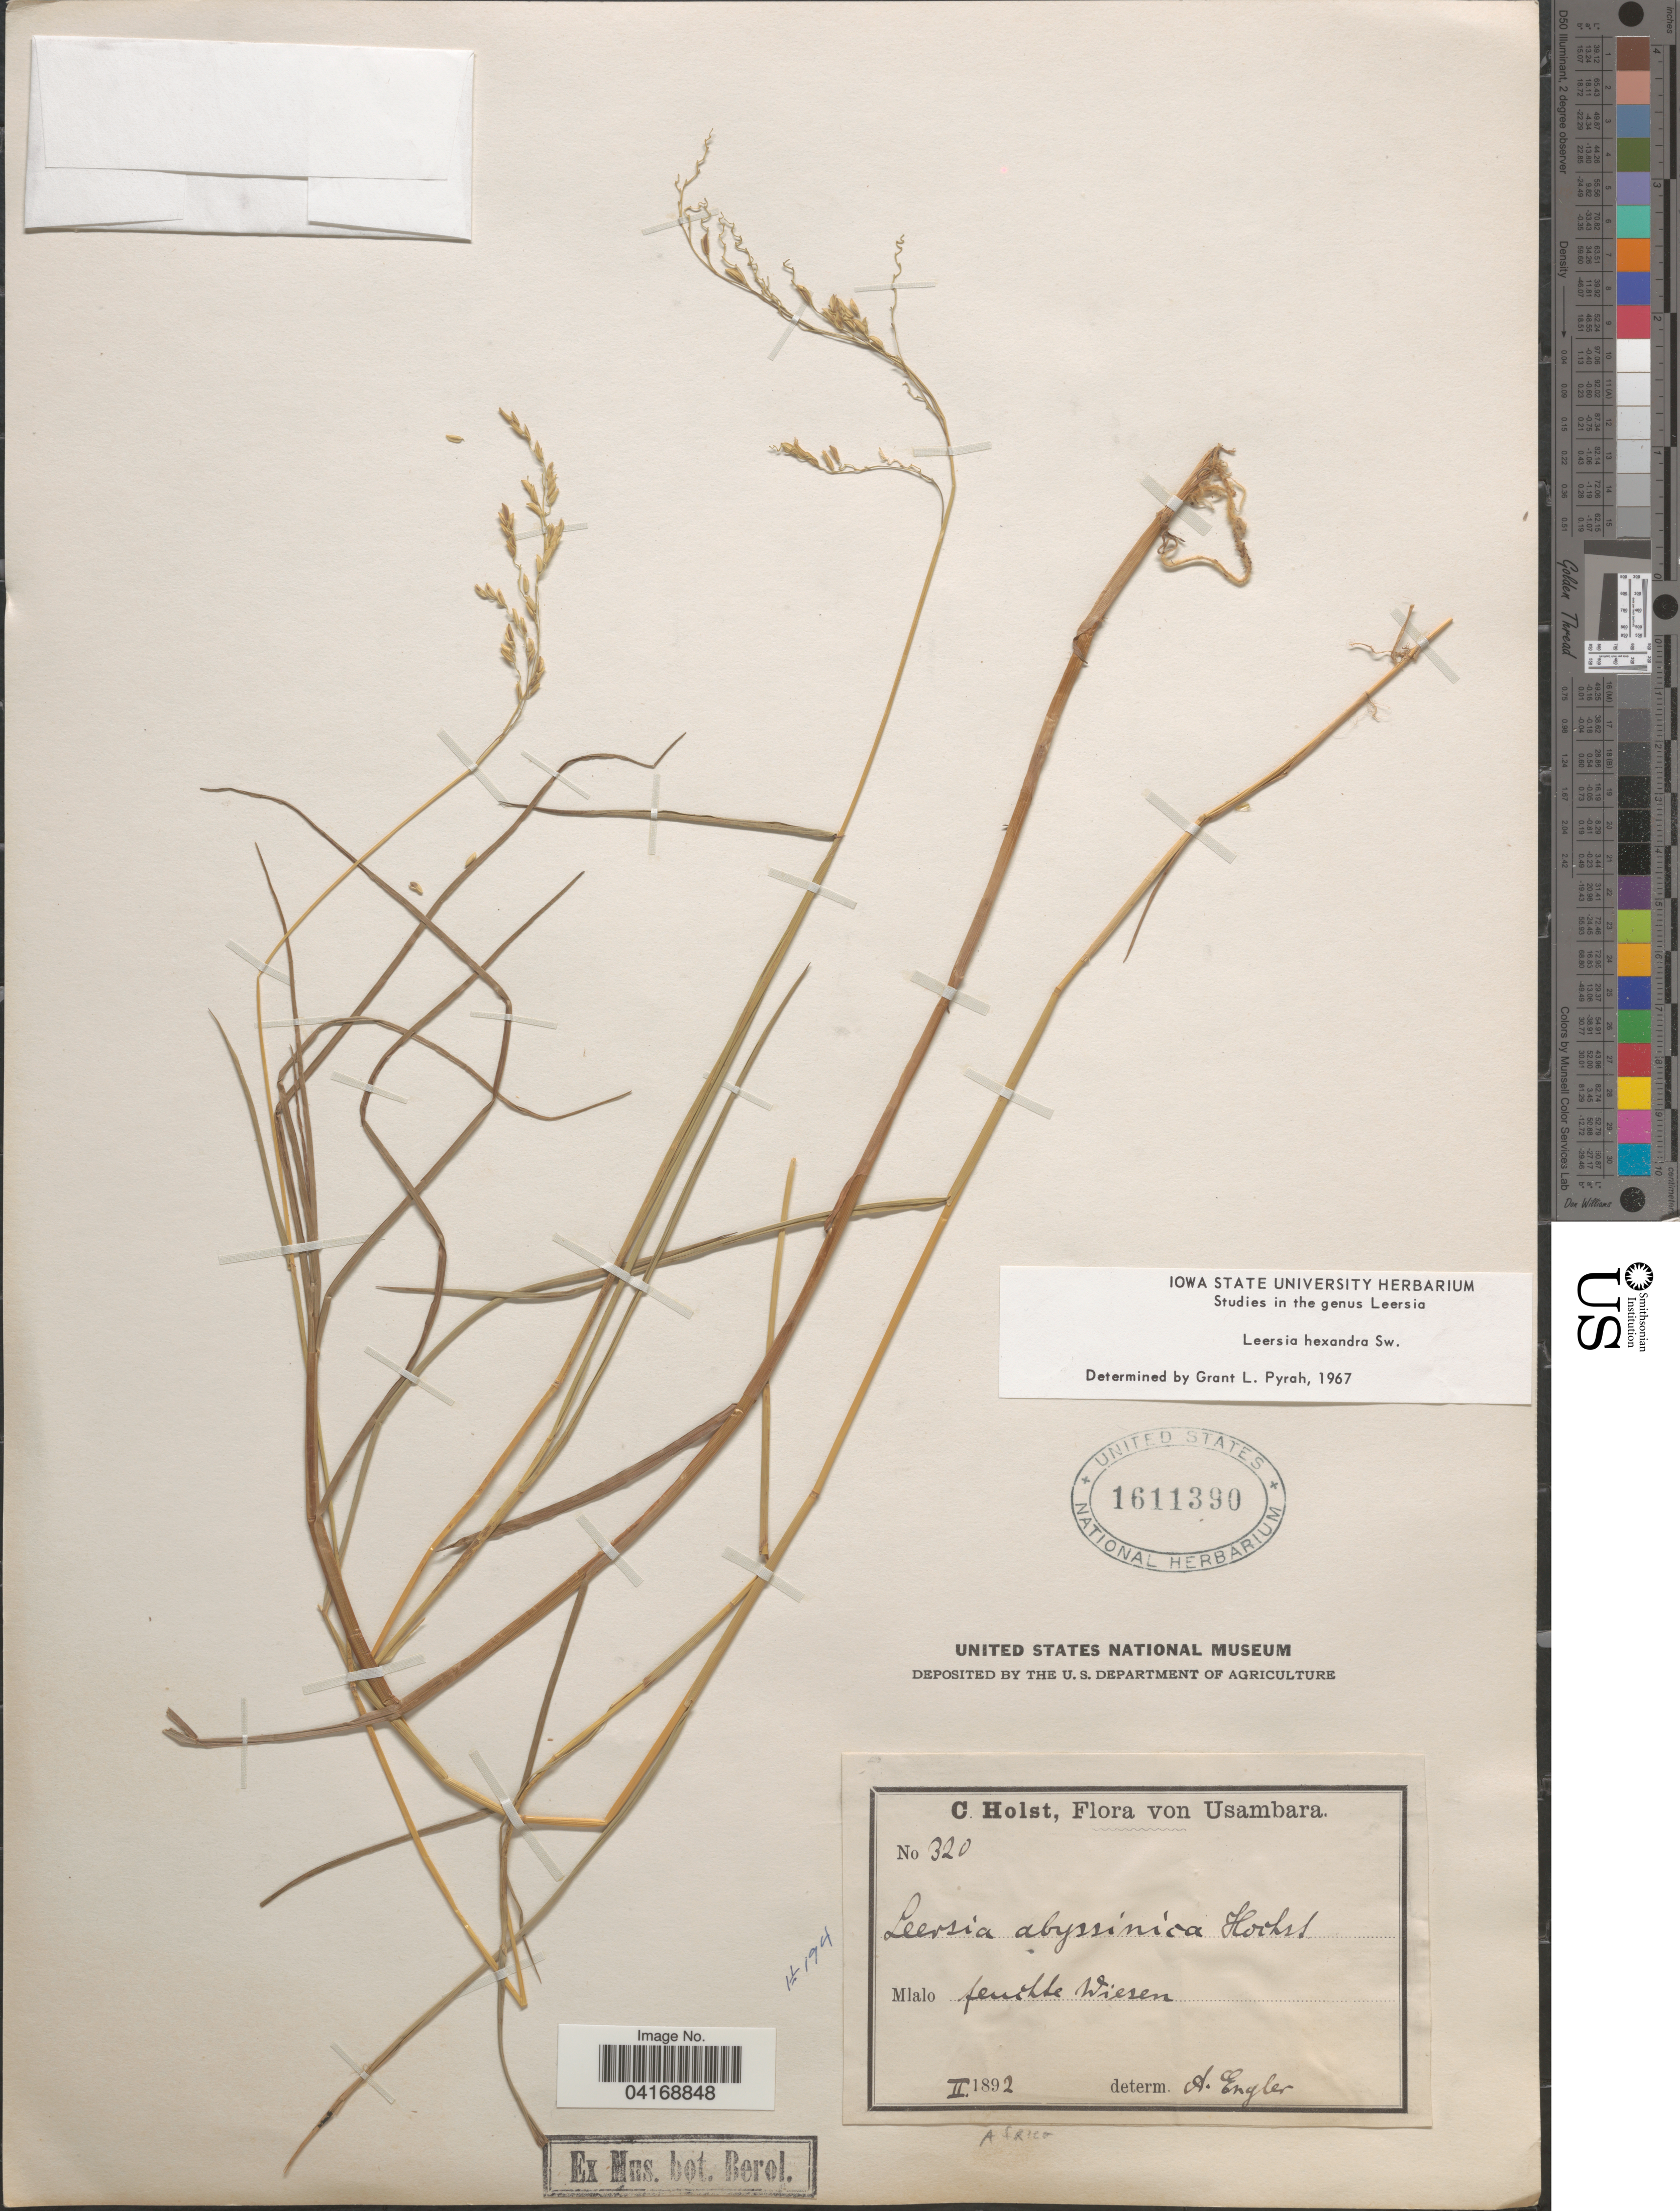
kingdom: Plantae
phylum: Tracheophyta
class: Liliopsida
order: Poales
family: Poaceae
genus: Leersia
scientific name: Leersia hexandra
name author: Sw.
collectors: C. H. Holst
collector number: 320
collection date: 1892-02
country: Tanzania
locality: Usambara. Mlalo feuchtte Wiesen.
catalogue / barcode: US 1611390